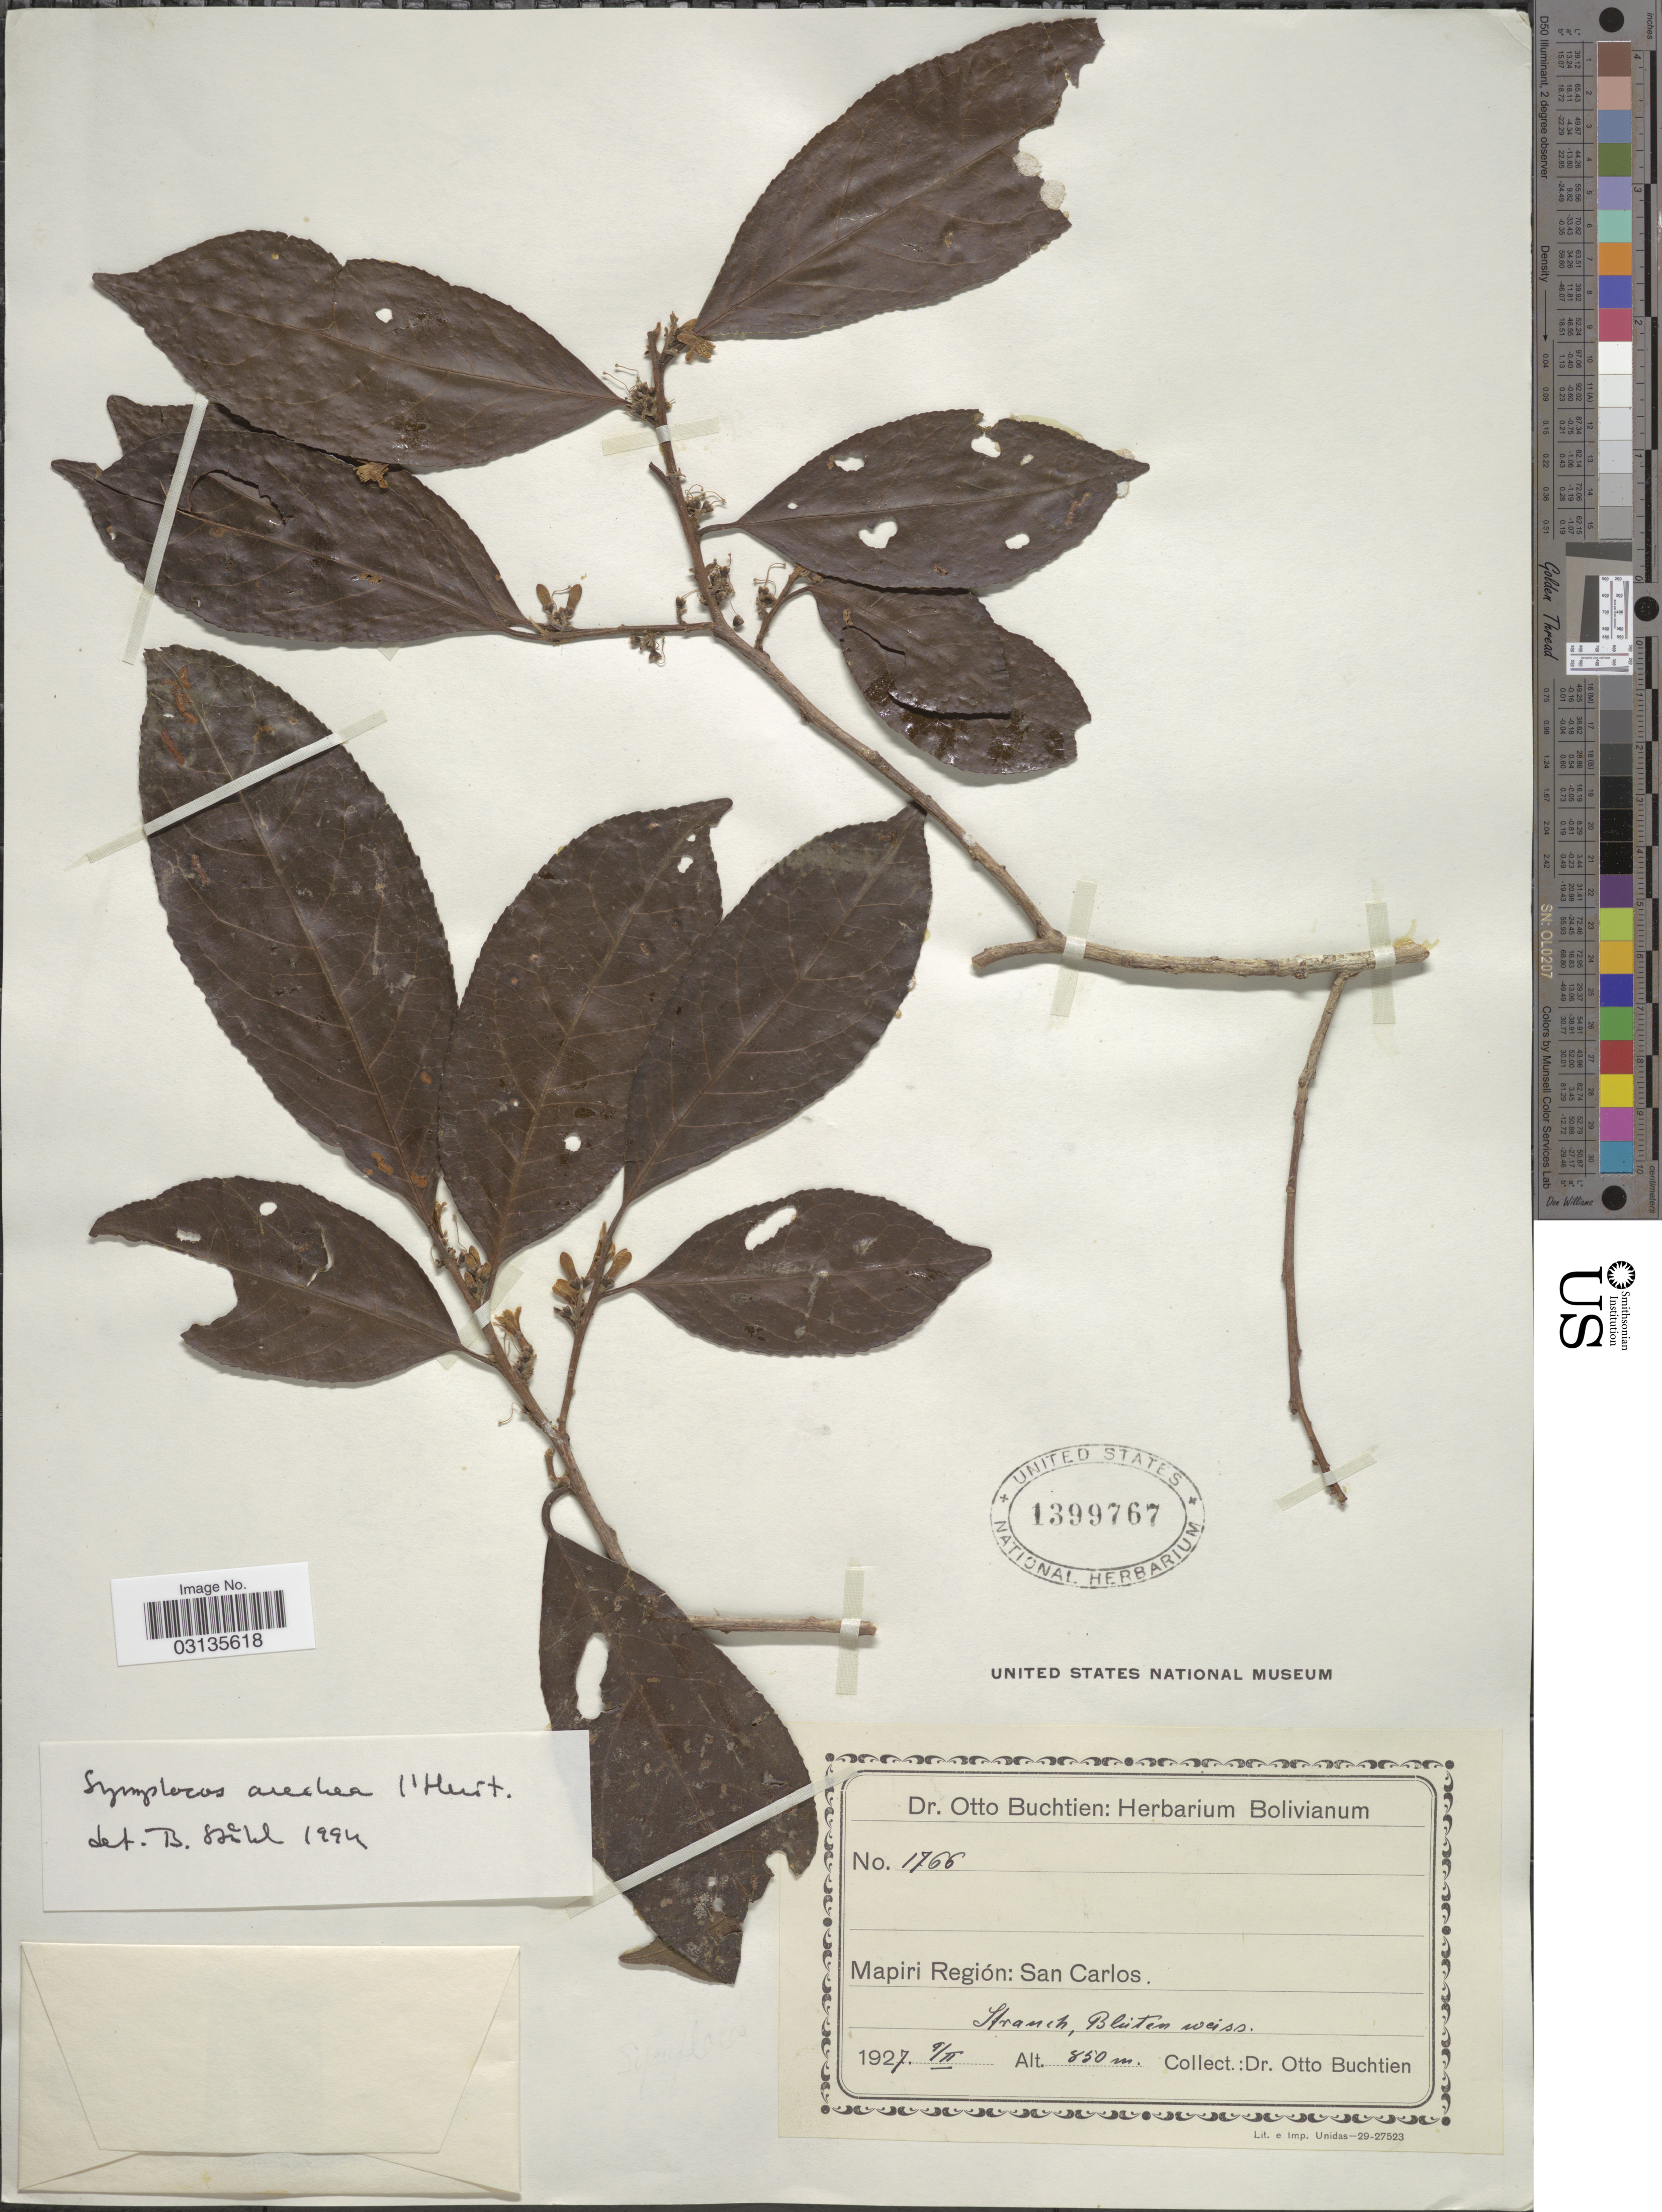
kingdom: Plantae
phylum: Tracheophyta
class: Magnoliopsida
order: Ericales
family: Symplocaceae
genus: Symplocos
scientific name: Symplocos arechea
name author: L'Hér.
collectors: O. Buchtien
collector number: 1766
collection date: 1927-02-09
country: Bolivia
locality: Mapiri Región: San Carlos.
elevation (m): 850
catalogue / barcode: US 1399767